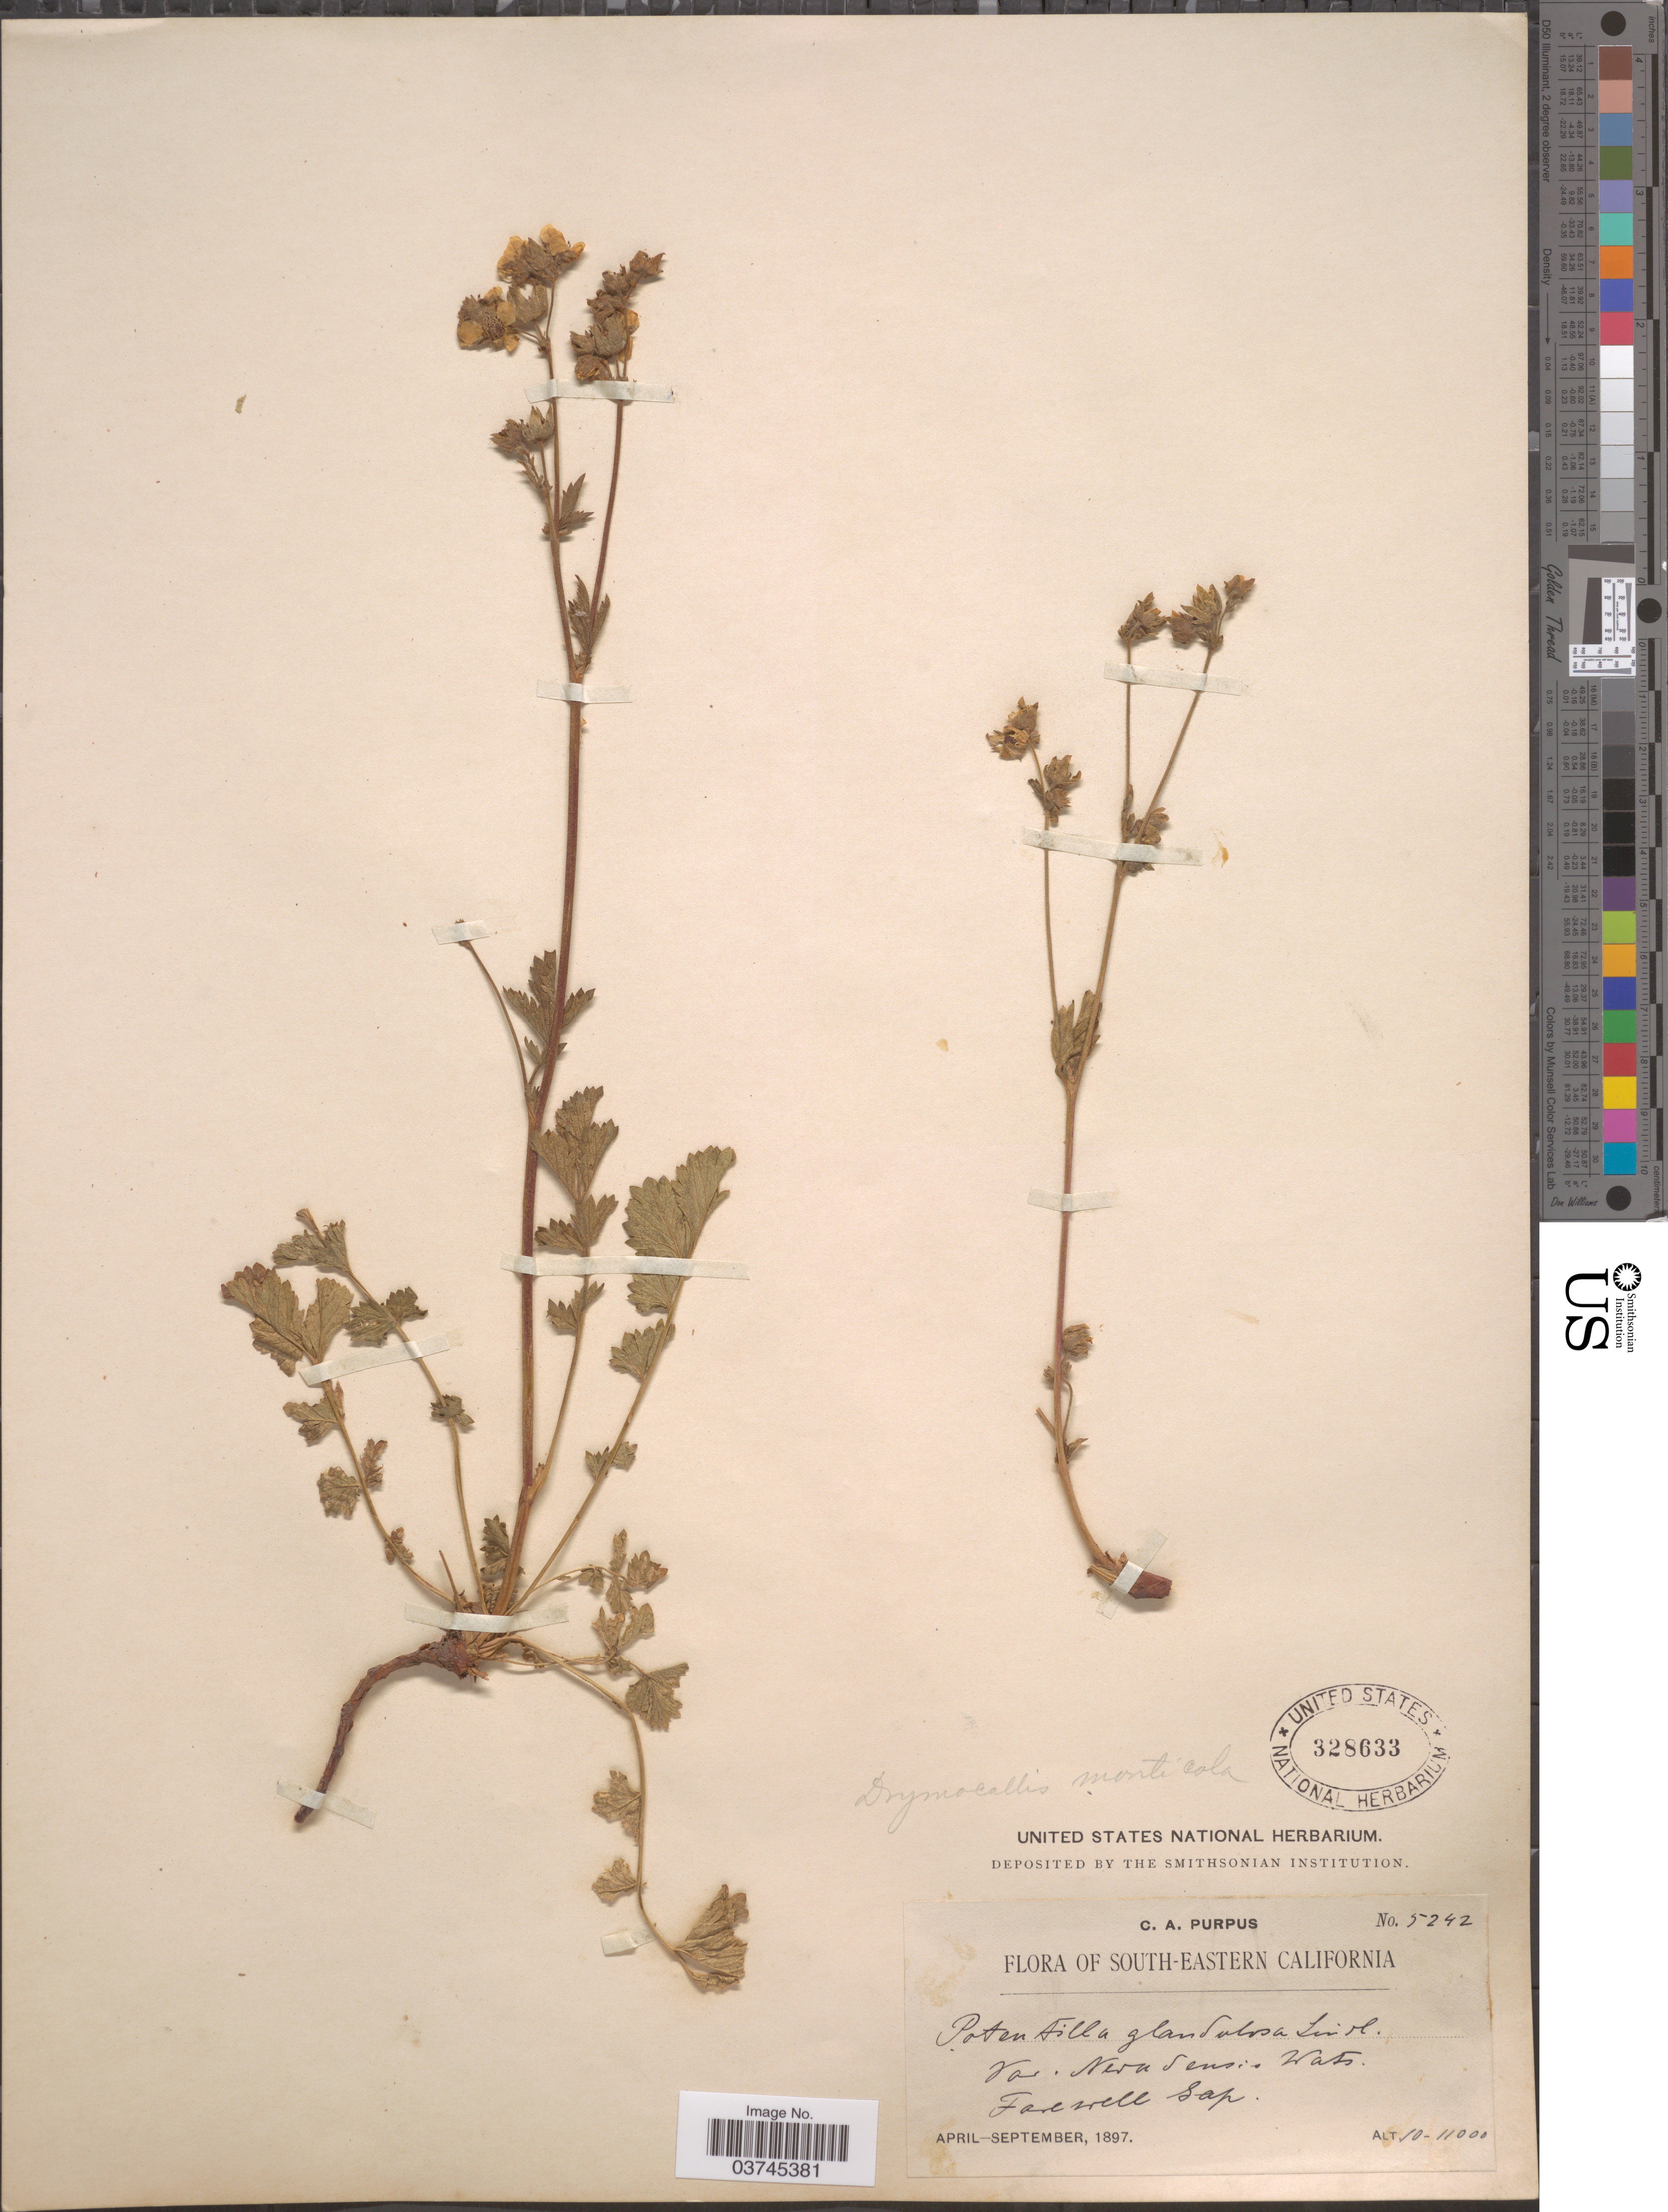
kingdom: Plantae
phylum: Tracheophyta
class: Magnoliopsida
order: Rosales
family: Rosaceae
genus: Drymocallis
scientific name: Drymocallis sp.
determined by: Strong, Mark T., (BOT), Smithsonian Institution - National Museum of Natural History (UNITED STATES)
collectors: C. A. Purpus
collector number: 5242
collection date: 1897-04/1897-09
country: United States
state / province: California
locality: South-Eastern California. Farewell Gap.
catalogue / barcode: US 328633